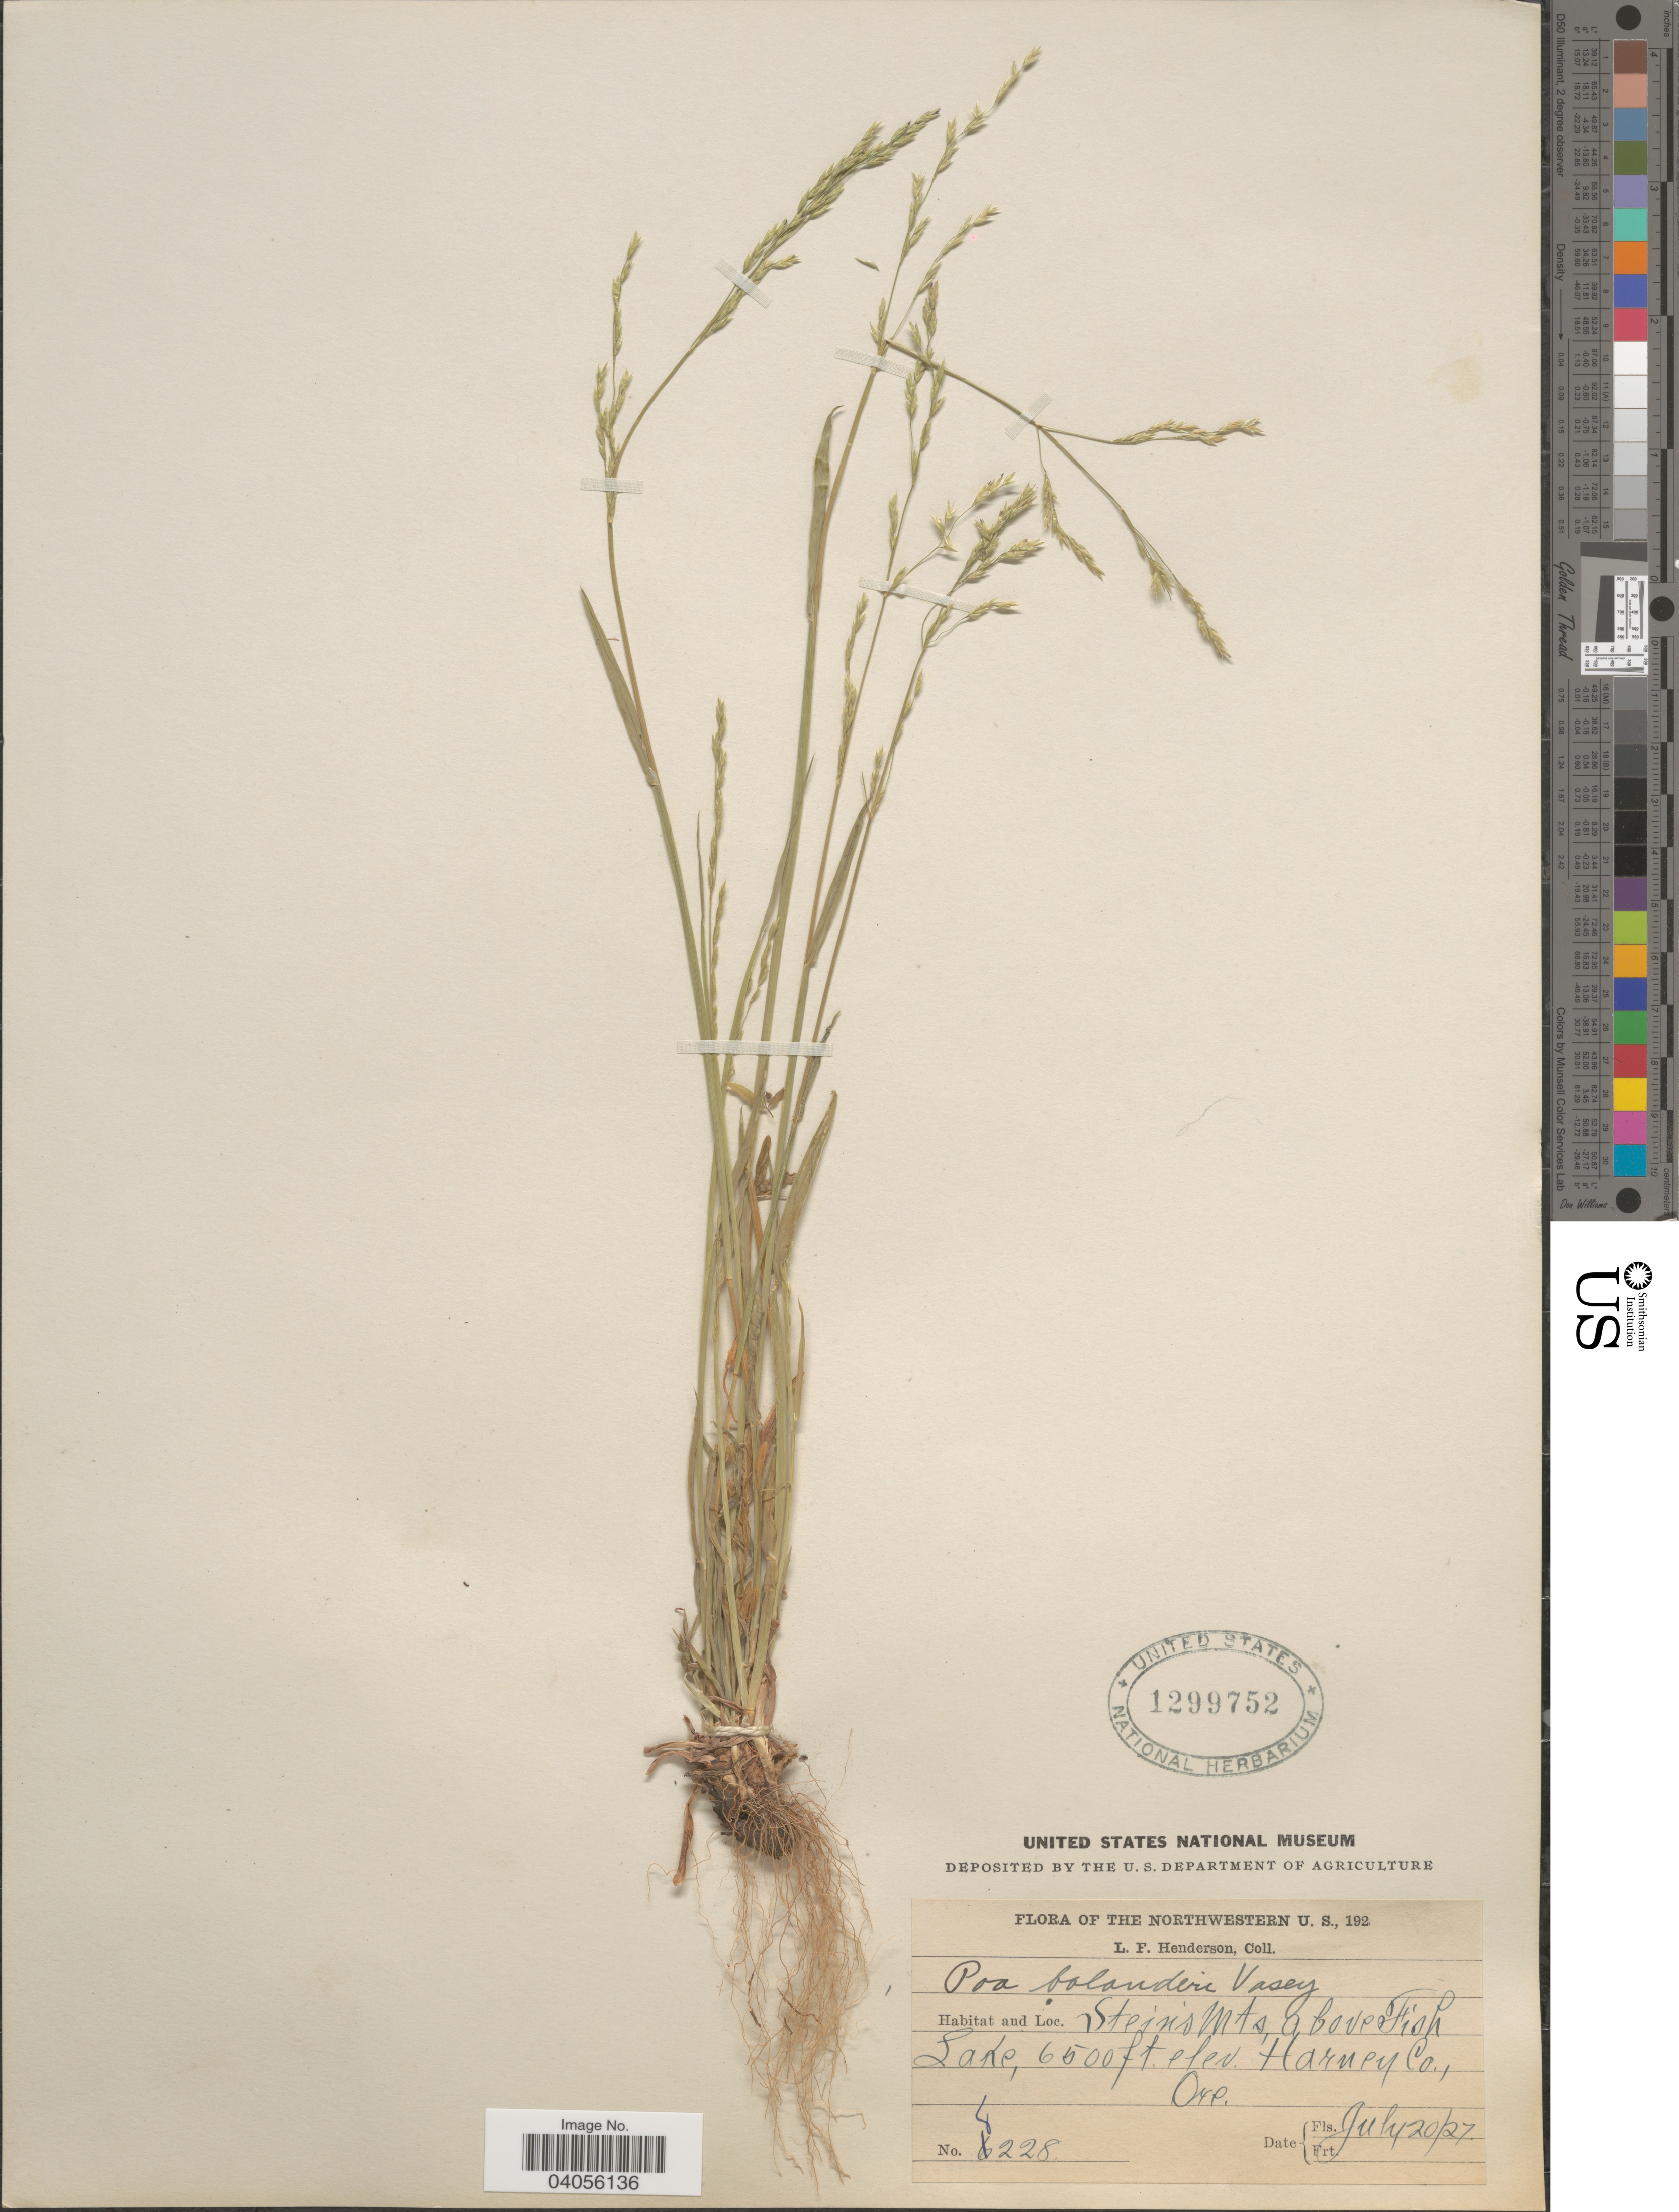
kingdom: Plantae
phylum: Tracheophyta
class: Liliopsida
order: Poales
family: Poaceae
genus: Poa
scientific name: Poa bolanderi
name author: Vasey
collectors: L. Henderson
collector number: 8228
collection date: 1927-07-20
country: United States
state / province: Oregon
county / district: Harney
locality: Northwestern U.S. Steins Mts, above Fish Lake, Harney Co.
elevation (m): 1981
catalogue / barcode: US 1299752